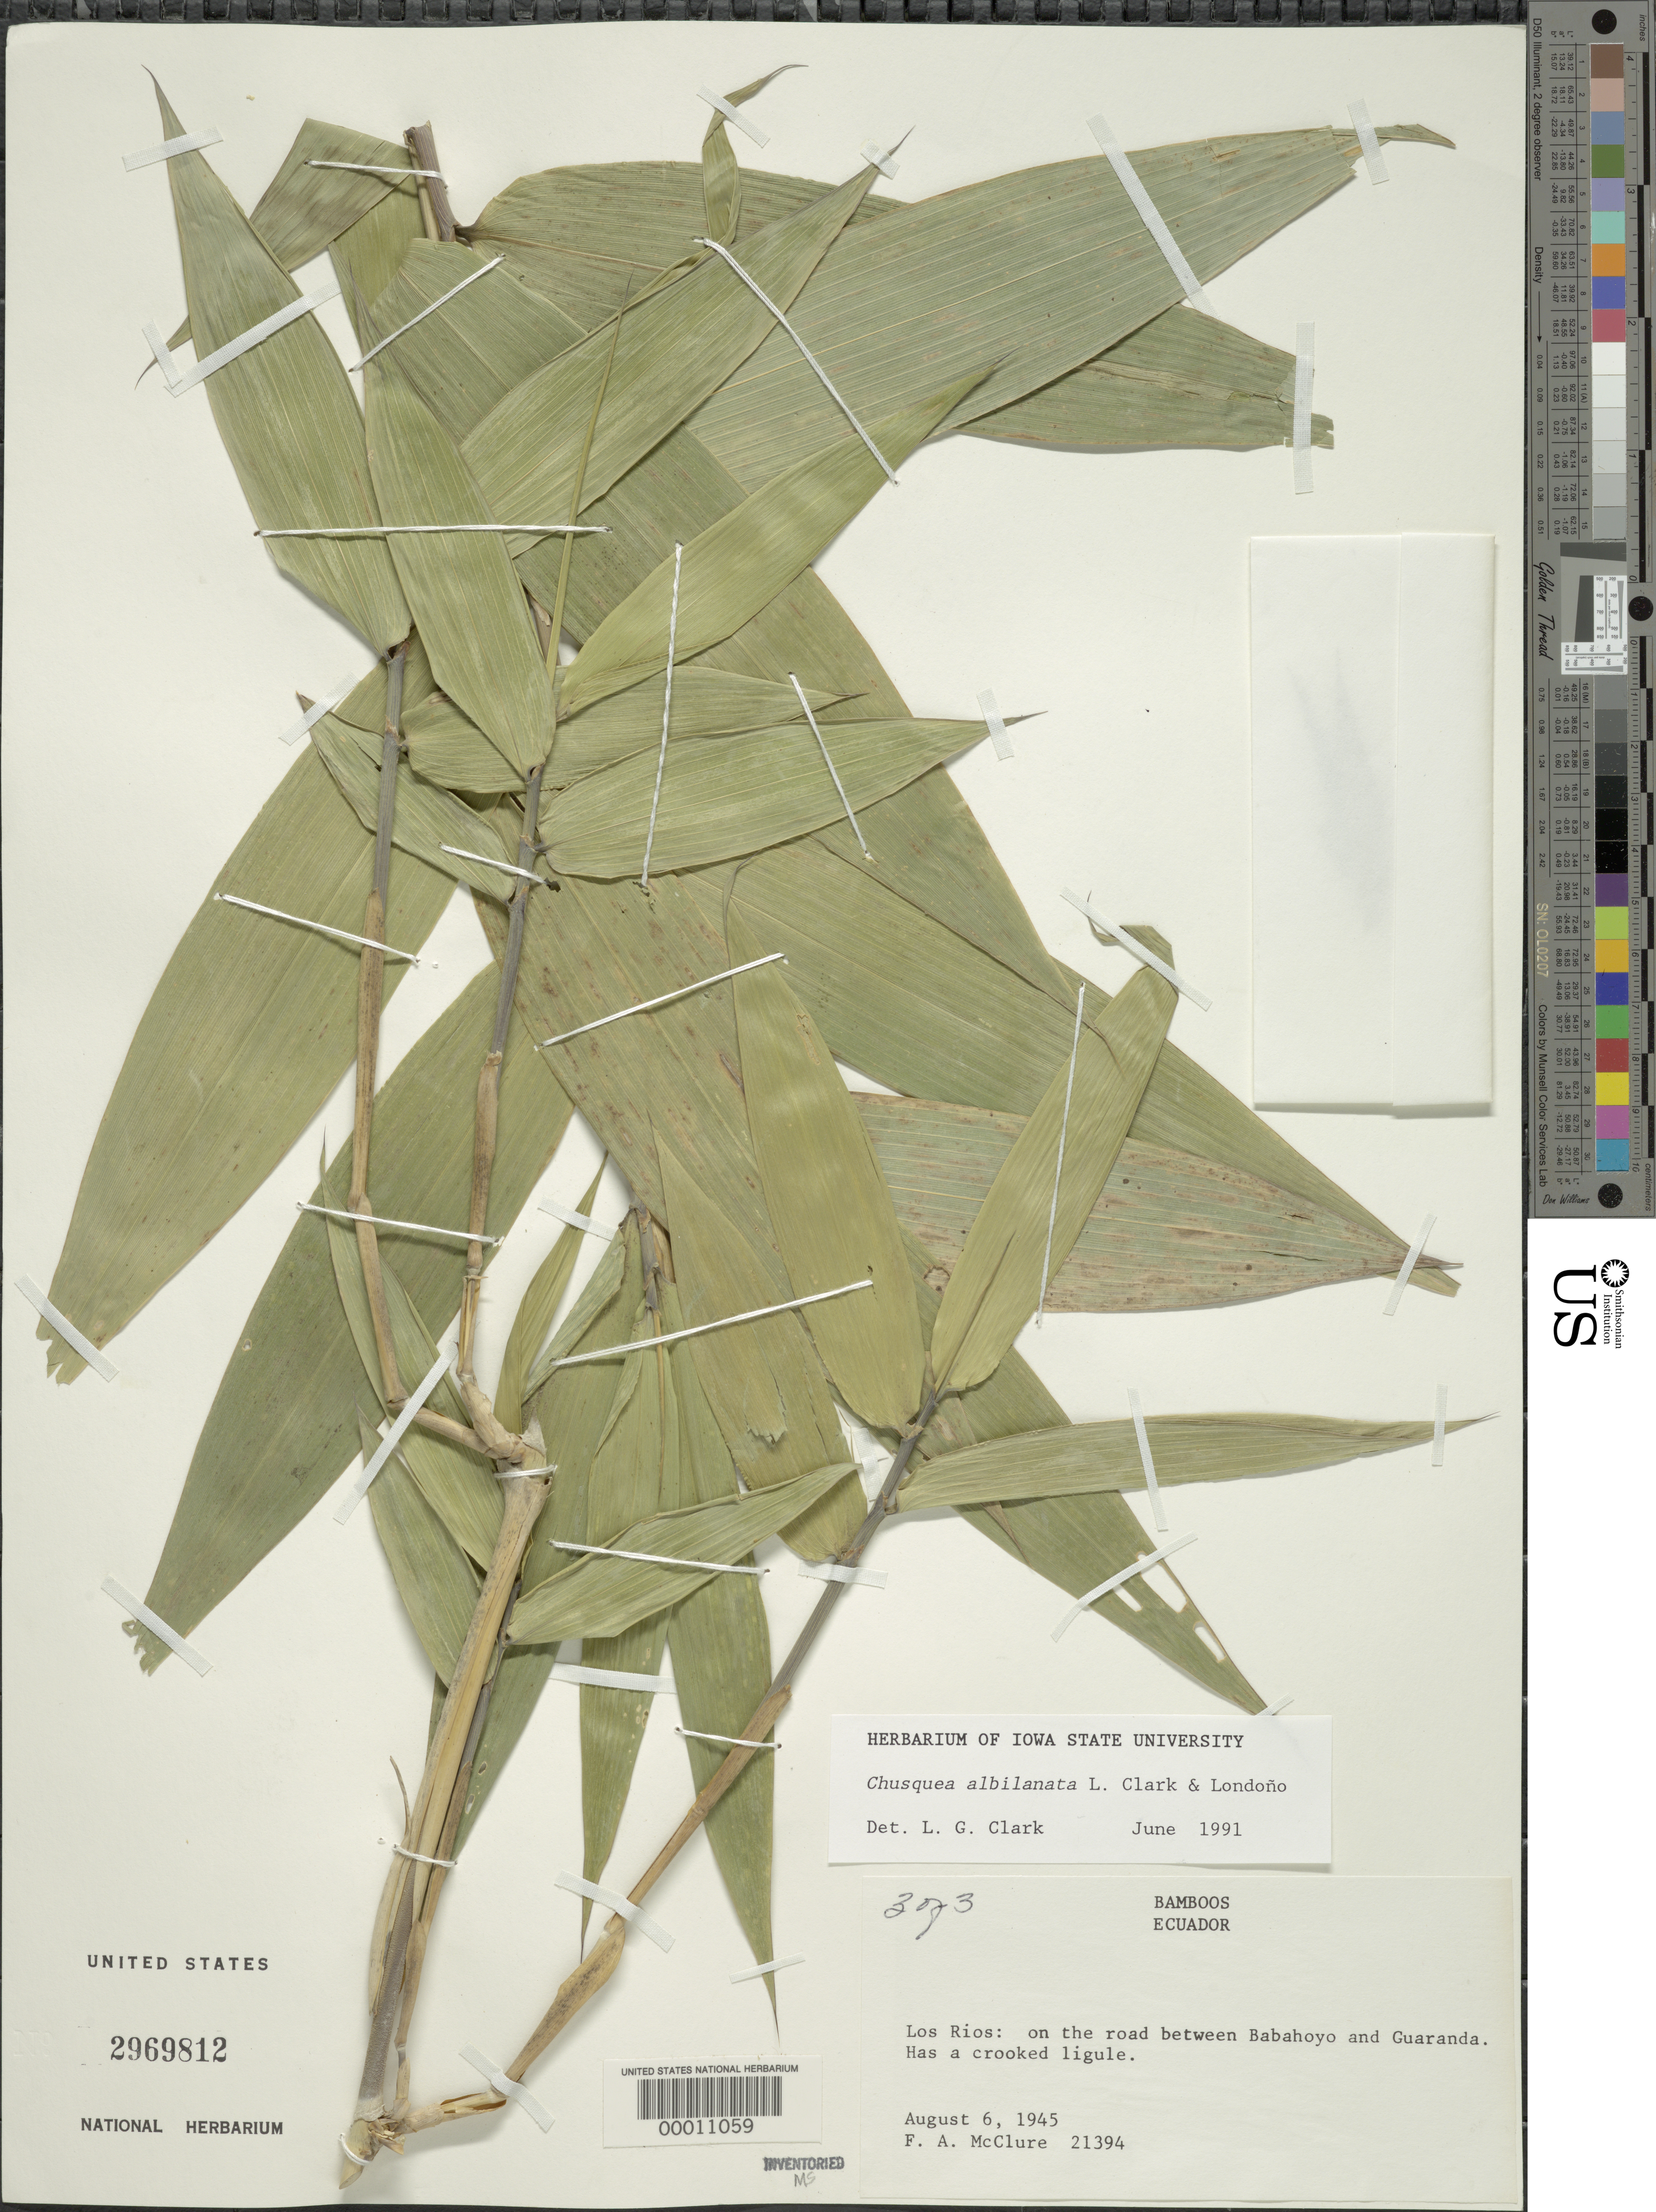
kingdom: Plantae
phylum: Tracheophyta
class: Liliopsida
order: Poales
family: Poaceae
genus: Chusquea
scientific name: Chusquea albilanata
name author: L.G. Clark & Londoño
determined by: Clark, Lynn G., (ISC), Iowa State University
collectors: F. A. McClure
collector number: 21394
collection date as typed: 06 Aug 1945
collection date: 1945-08-06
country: Ecuador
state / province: Los Ríos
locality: Babahoyo, Guaranda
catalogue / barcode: US 2969812